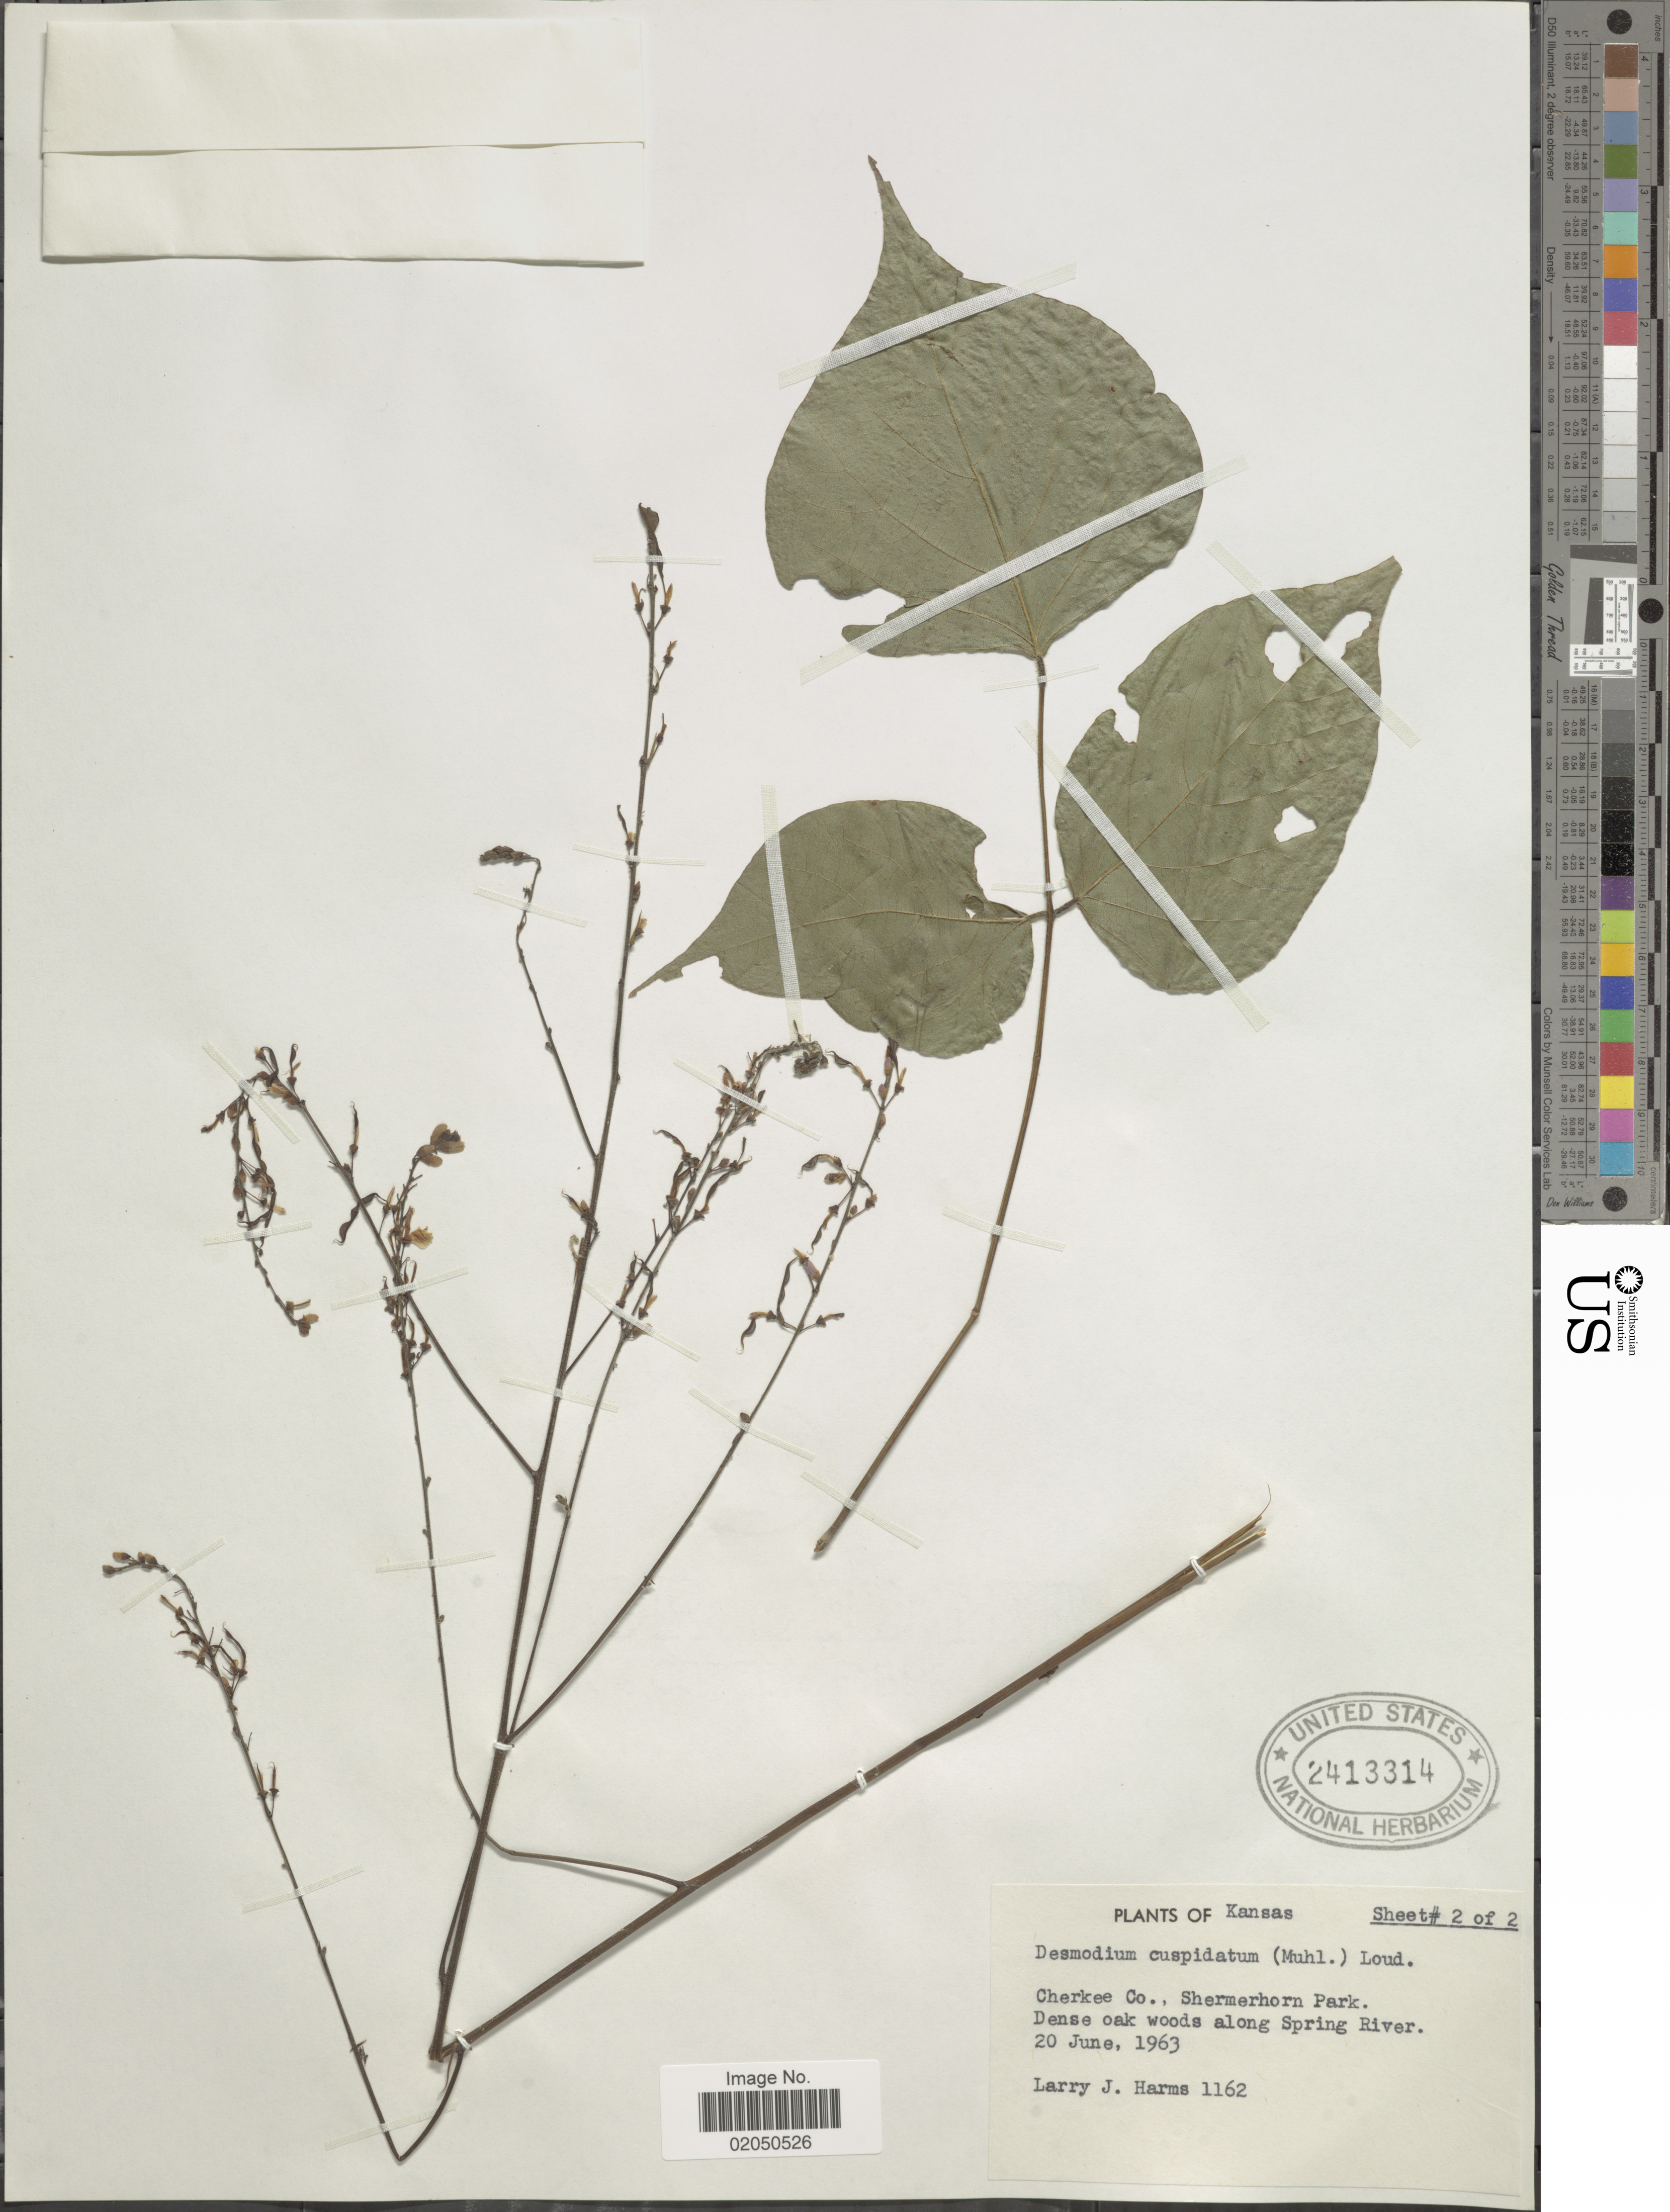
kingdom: Plantae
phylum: Tracheophyta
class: Magnoliopsida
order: Fabales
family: Fabaceae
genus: Desmodium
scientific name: Desmodium cuspidatum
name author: (Muhl. ex Willd.) Loudon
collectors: L. Harms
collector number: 1162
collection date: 1963-06-20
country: United States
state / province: Kansas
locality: Cherokee County, Kansas, Shermerhorn Park, Dense oak woods along Spring River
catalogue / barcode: US 2413314